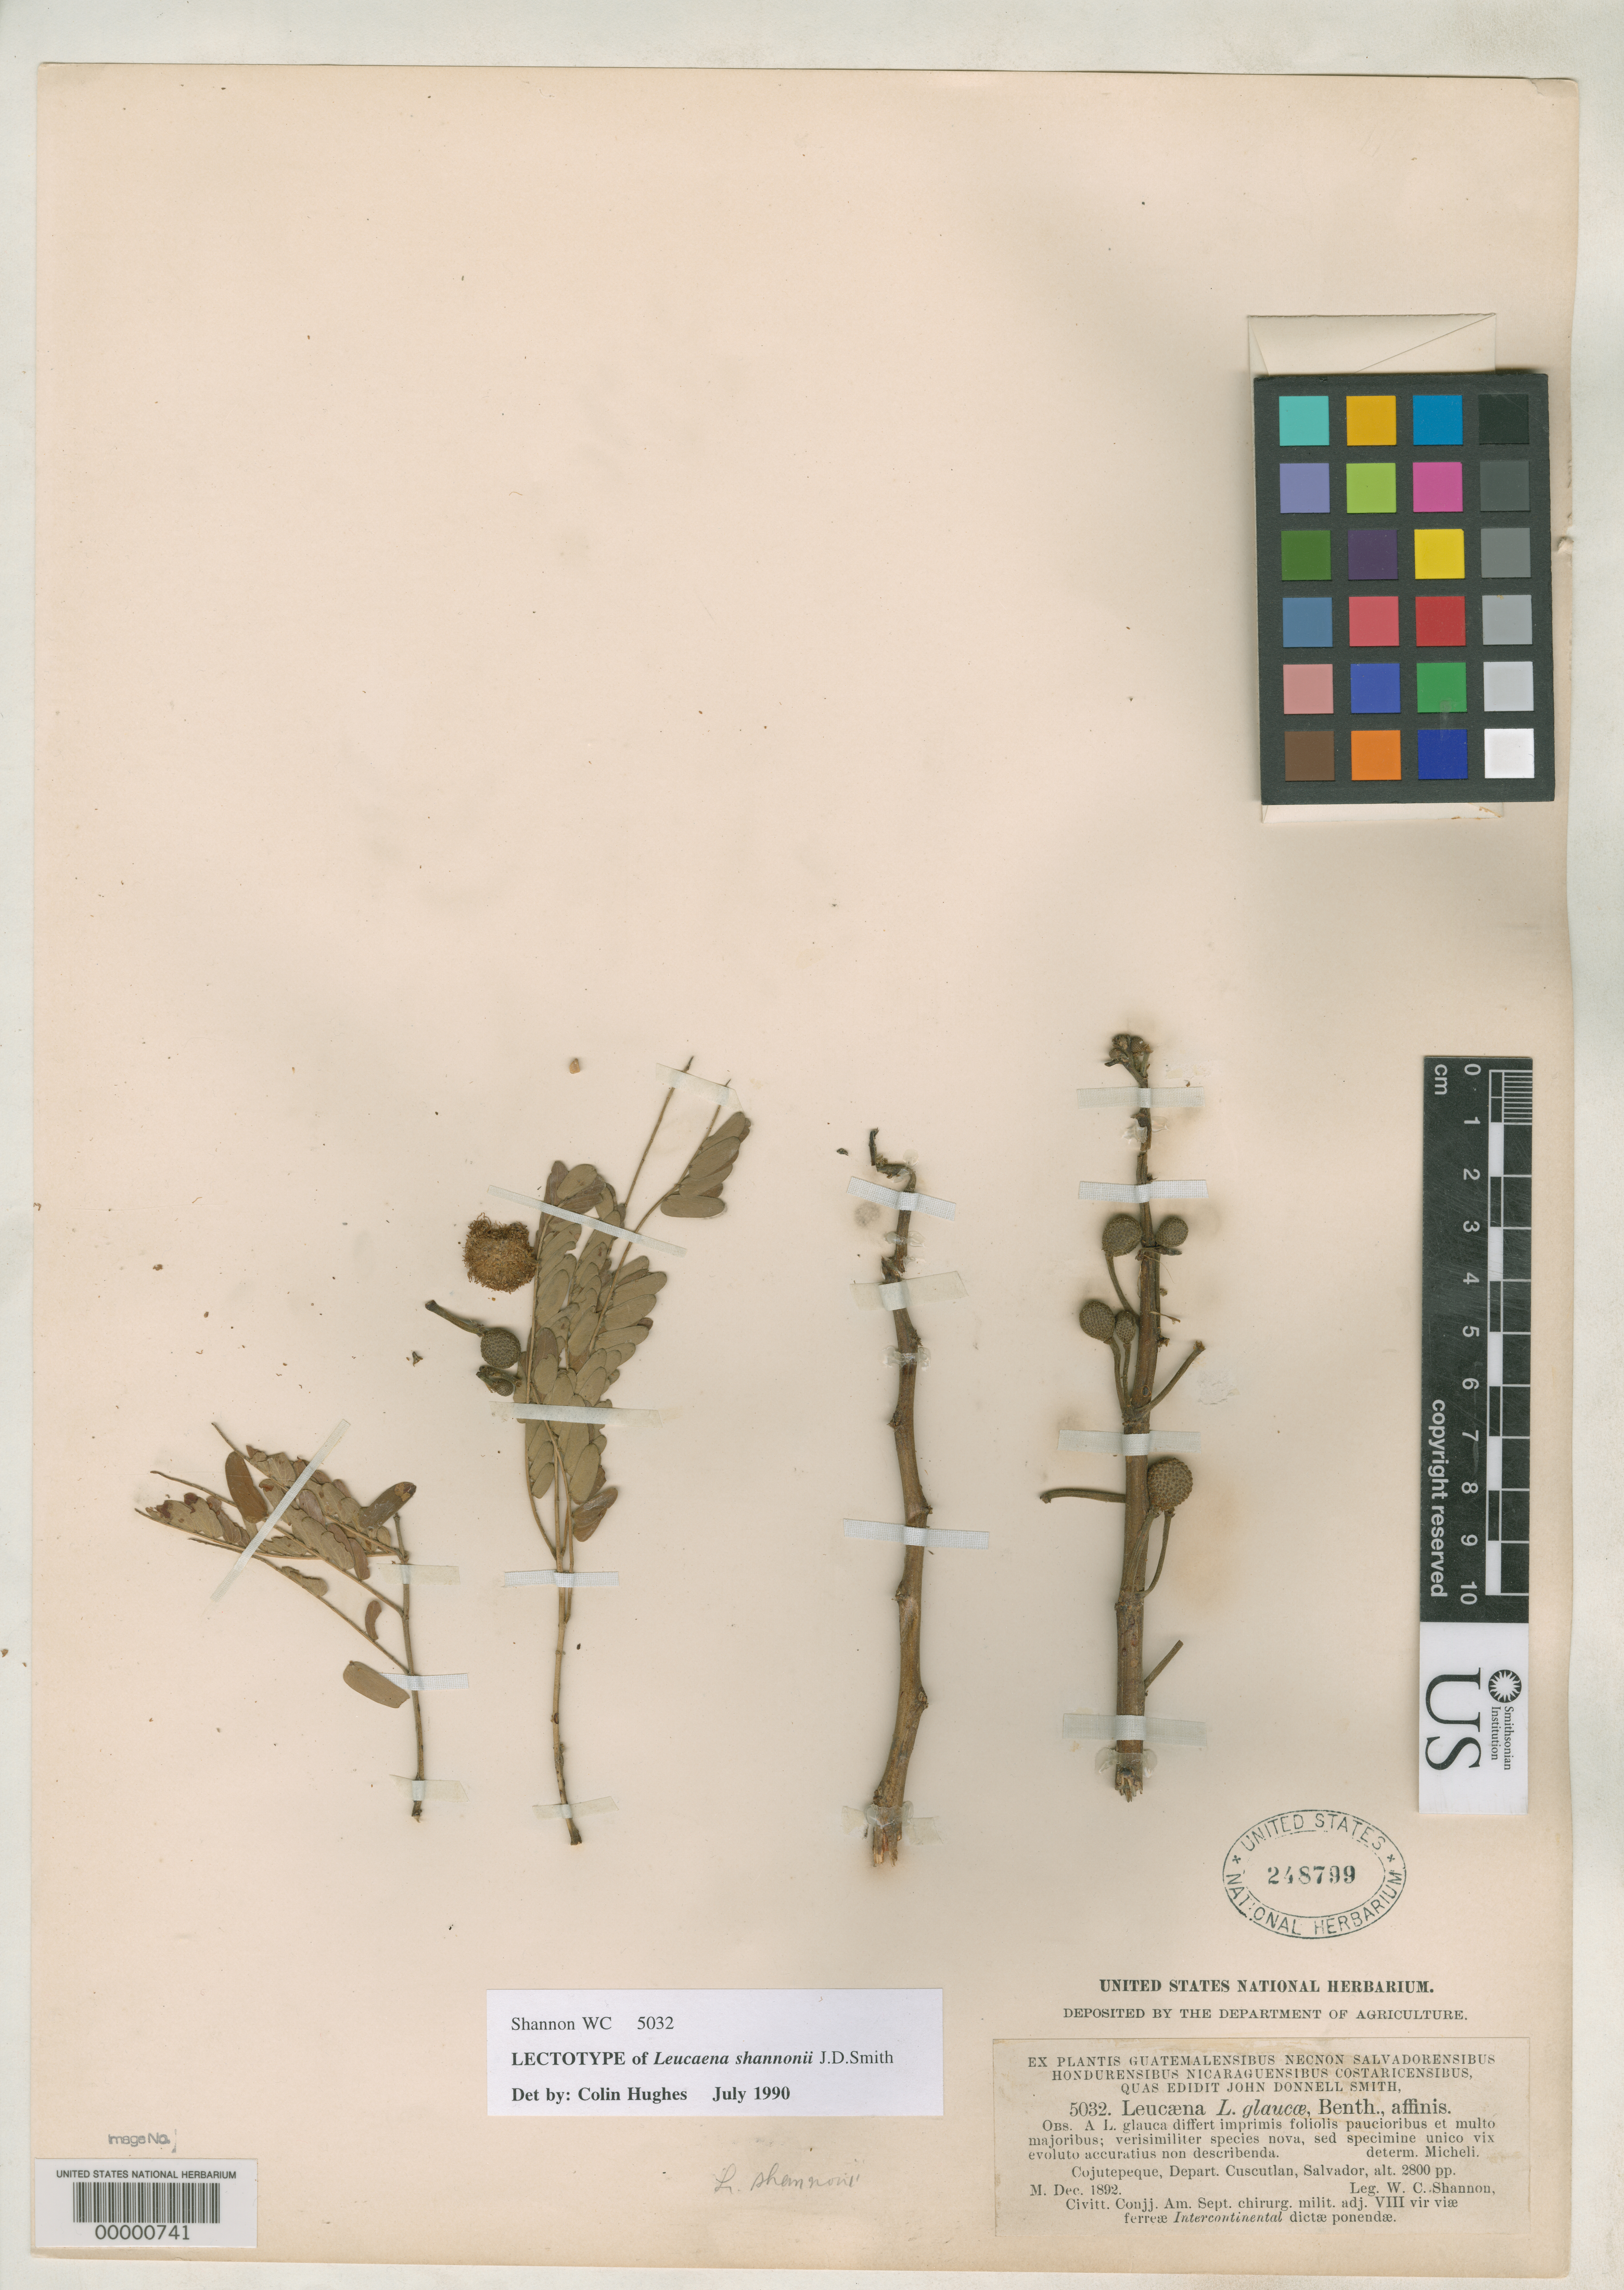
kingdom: Plantae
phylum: Tracheophyta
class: Magnoliopsida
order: Fabales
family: Fabaceae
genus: Leucaena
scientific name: Leucaena shannonii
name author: Donn. Sm.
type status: Syntype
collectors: W. C. Shannon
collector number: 5032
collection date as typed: Dec 1892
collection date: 1892-12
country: El Salvador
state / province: Cuscatlán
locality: Cojutepeque.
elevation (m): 853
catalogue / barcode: US 248799